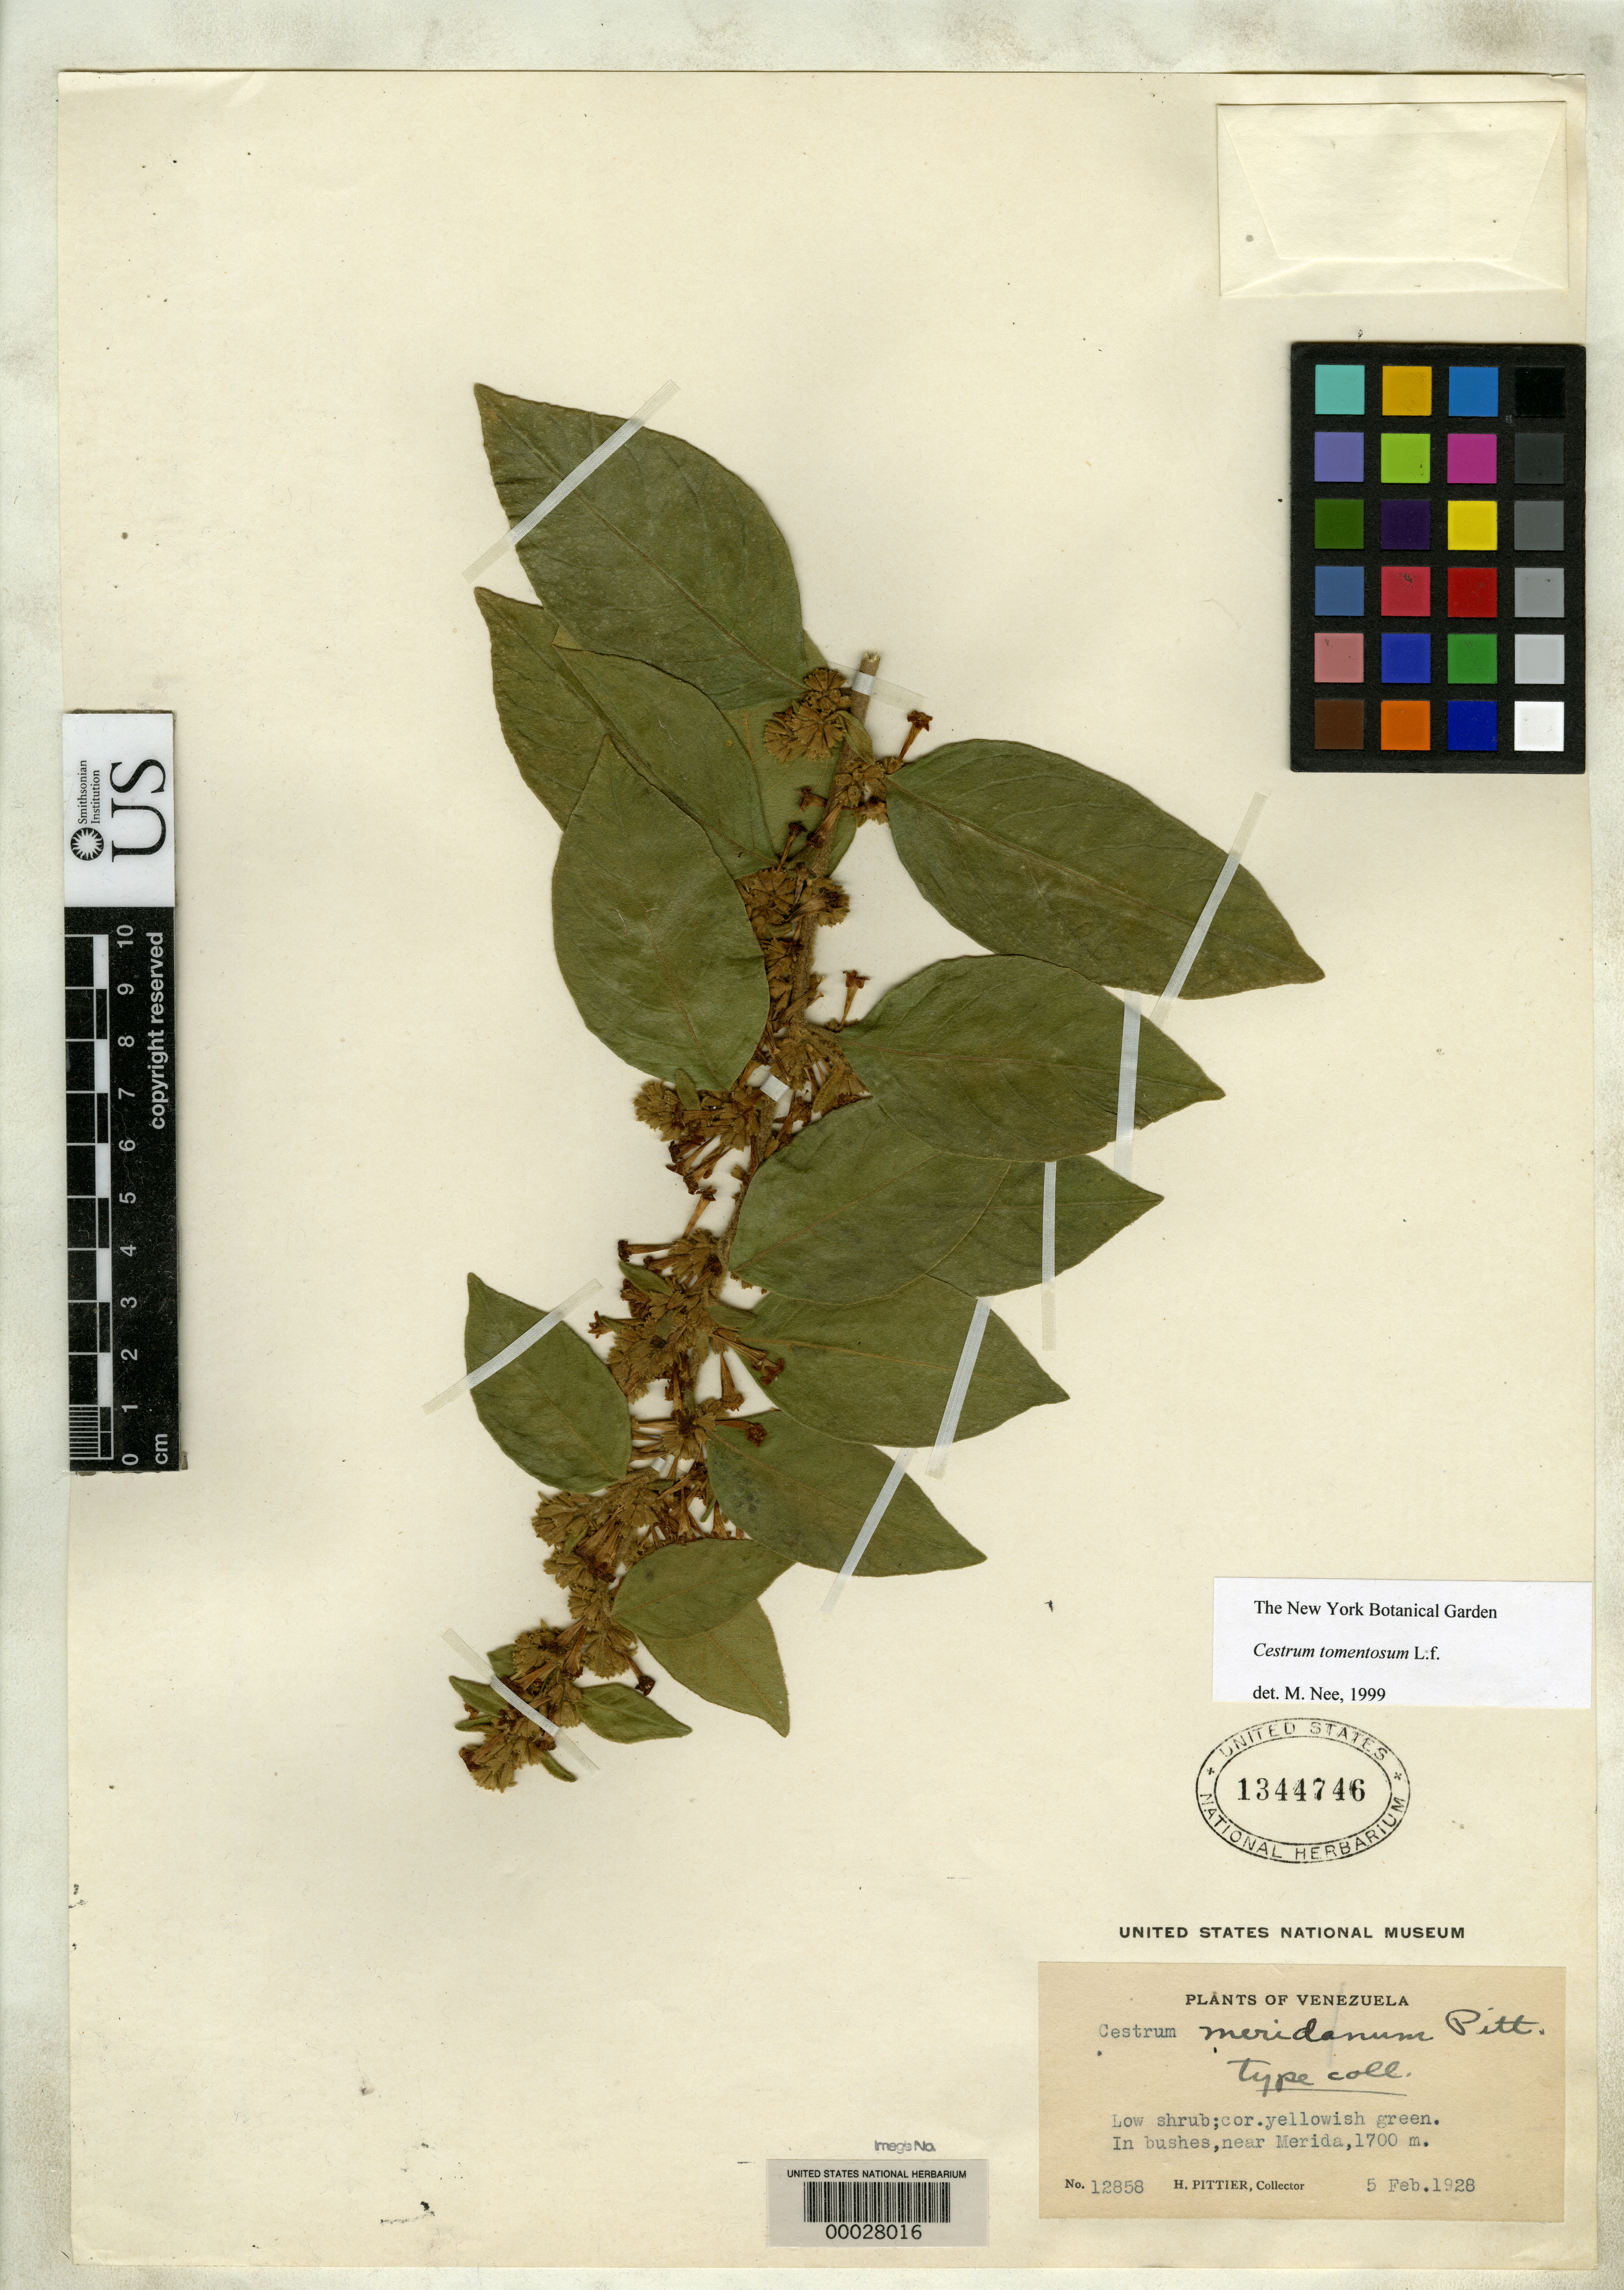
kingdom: Plantae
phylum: Tracheophyta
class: Magnoliopsida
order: Solanales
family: Solanaceae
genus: Cestrum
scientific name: Cestrum meridanum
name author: Pittier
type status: Isotype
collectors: H. F. Pittier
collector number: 12858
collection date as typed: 05 Feb 1928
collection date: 1928-02-05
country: Venezuela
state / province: Mérida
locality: Near Merida.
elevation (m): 1700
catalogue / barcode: US 1344746